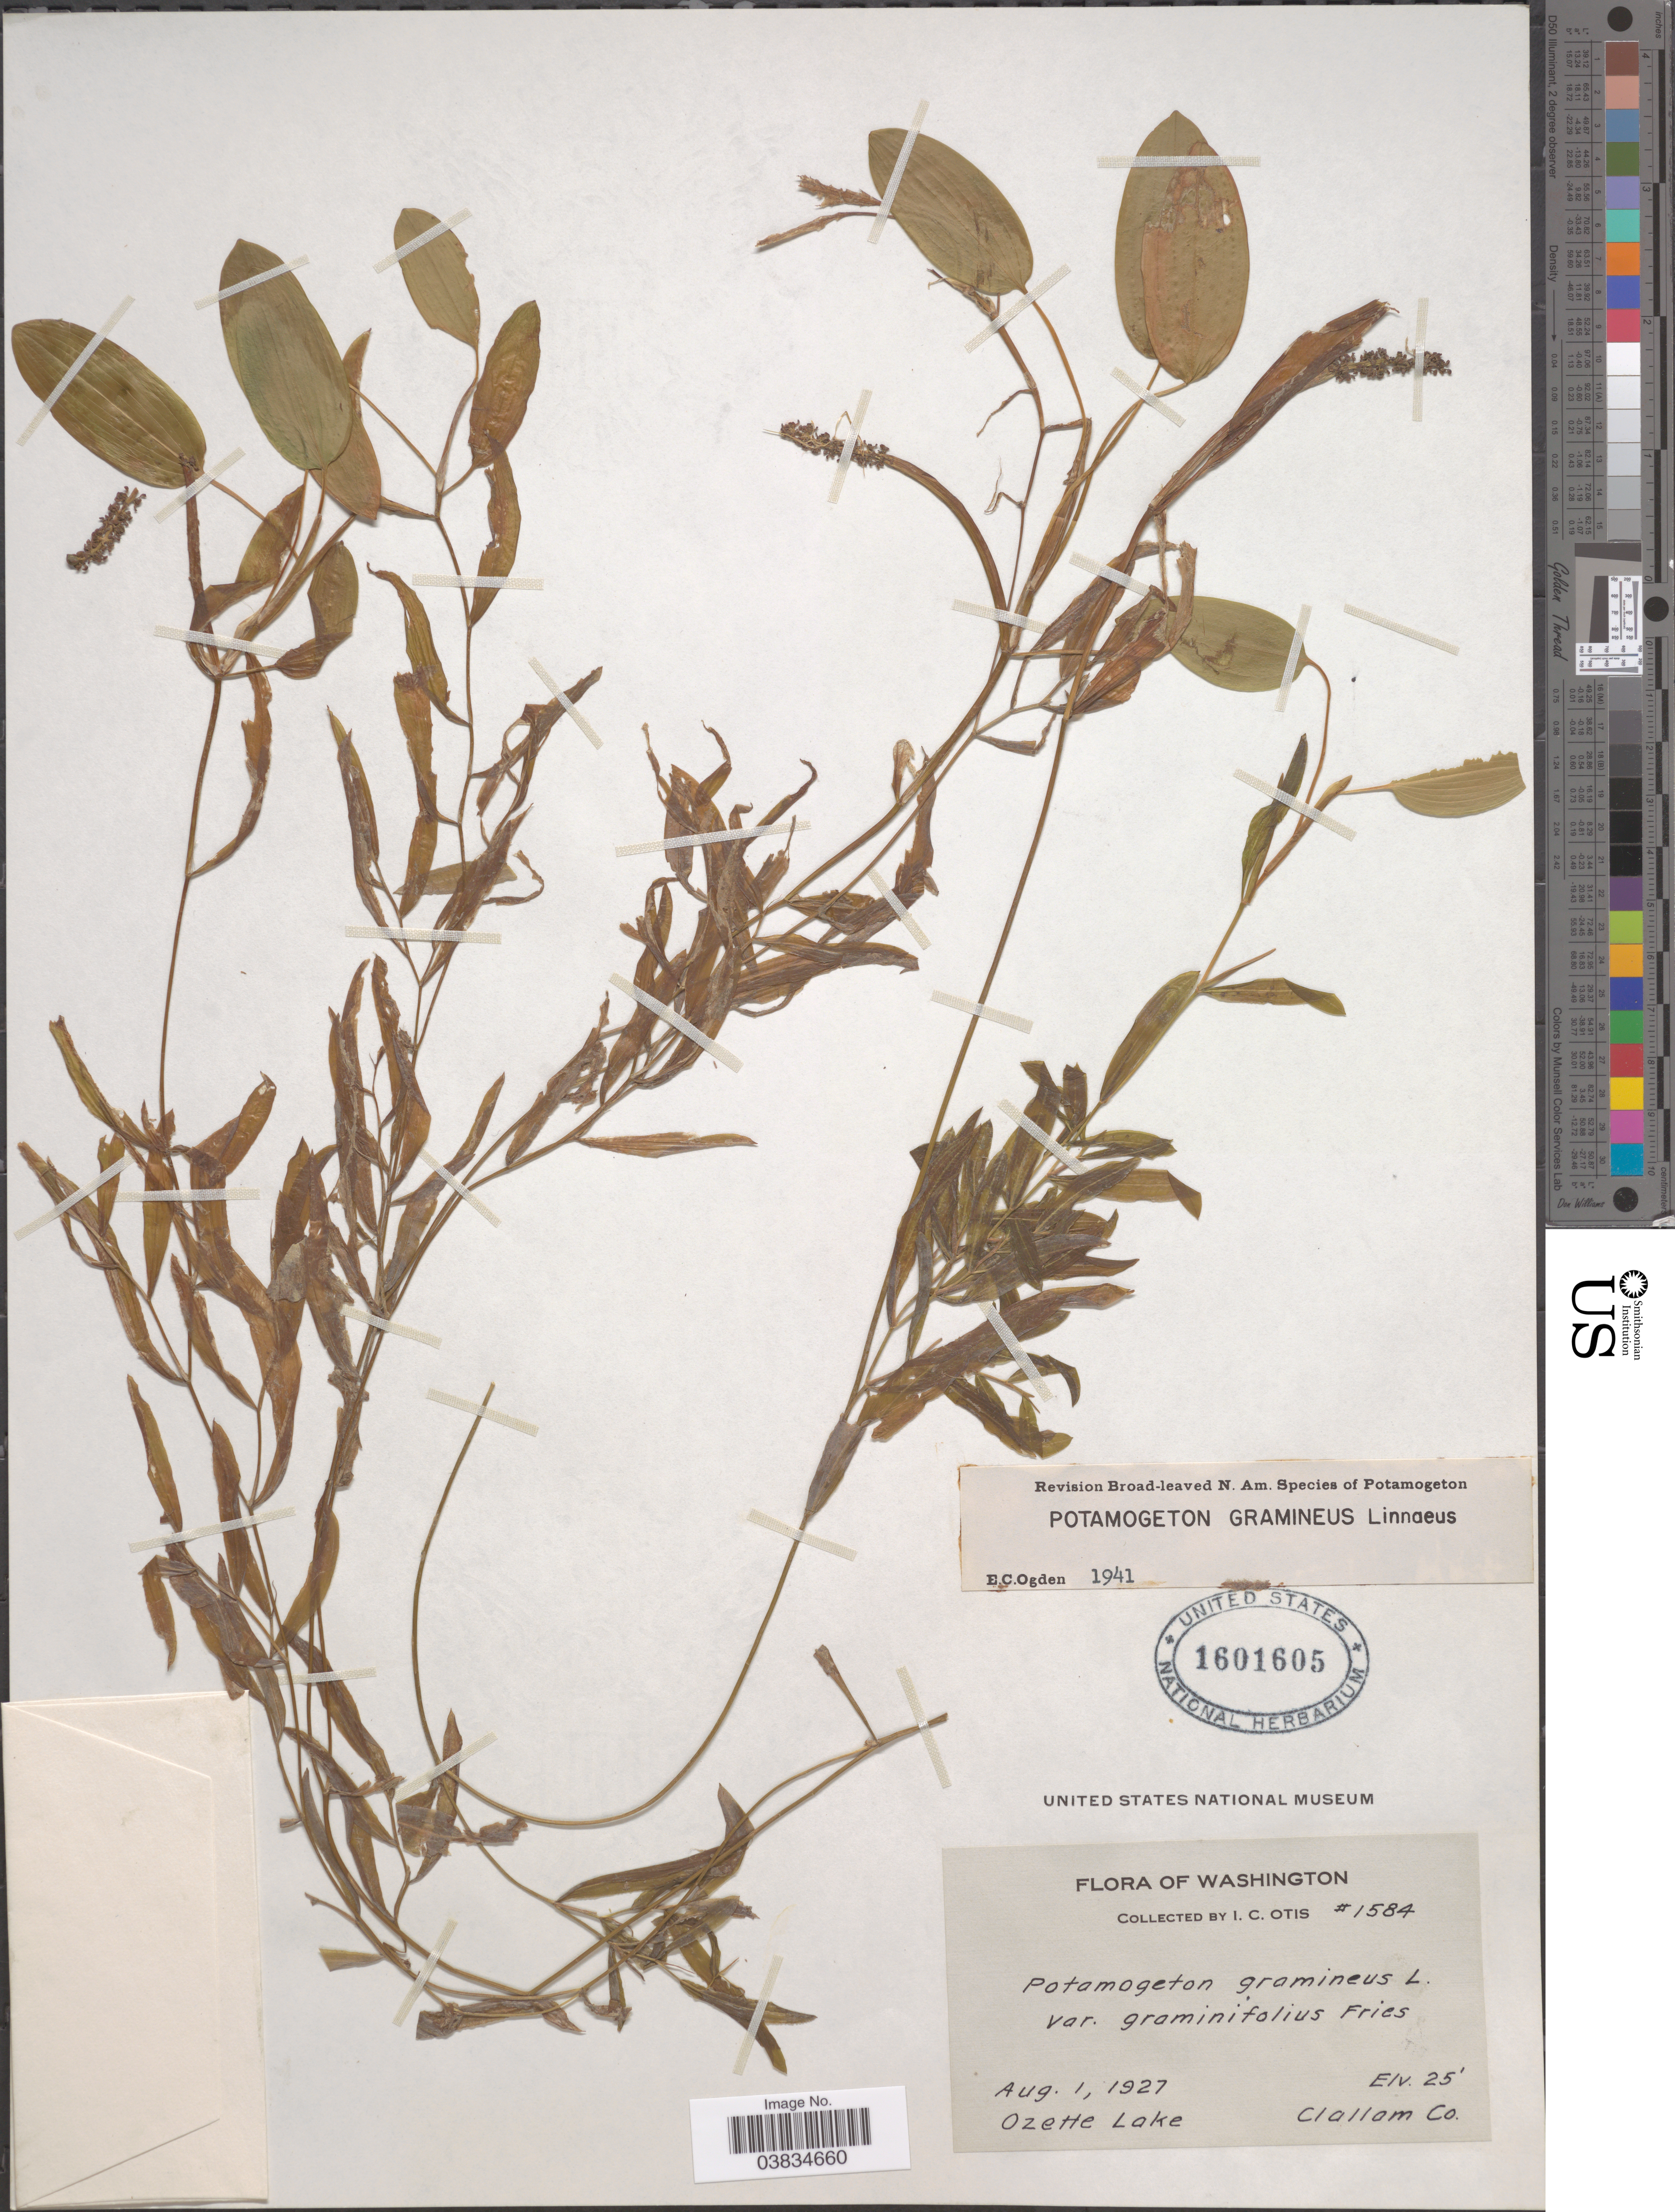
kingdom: Plantae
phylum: Tracheophyta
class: Liliopsida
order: Alismatales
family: Potamogetonaceae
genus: Potamogeton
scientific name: Potamogeton gramineus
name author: L.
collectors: I. C. Otis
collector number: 1584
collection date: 1927-08-01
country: United States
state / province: Washington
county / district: Clallam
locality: Ozette Lake. Clallam Co.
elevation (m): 8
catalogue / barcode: US 1601605